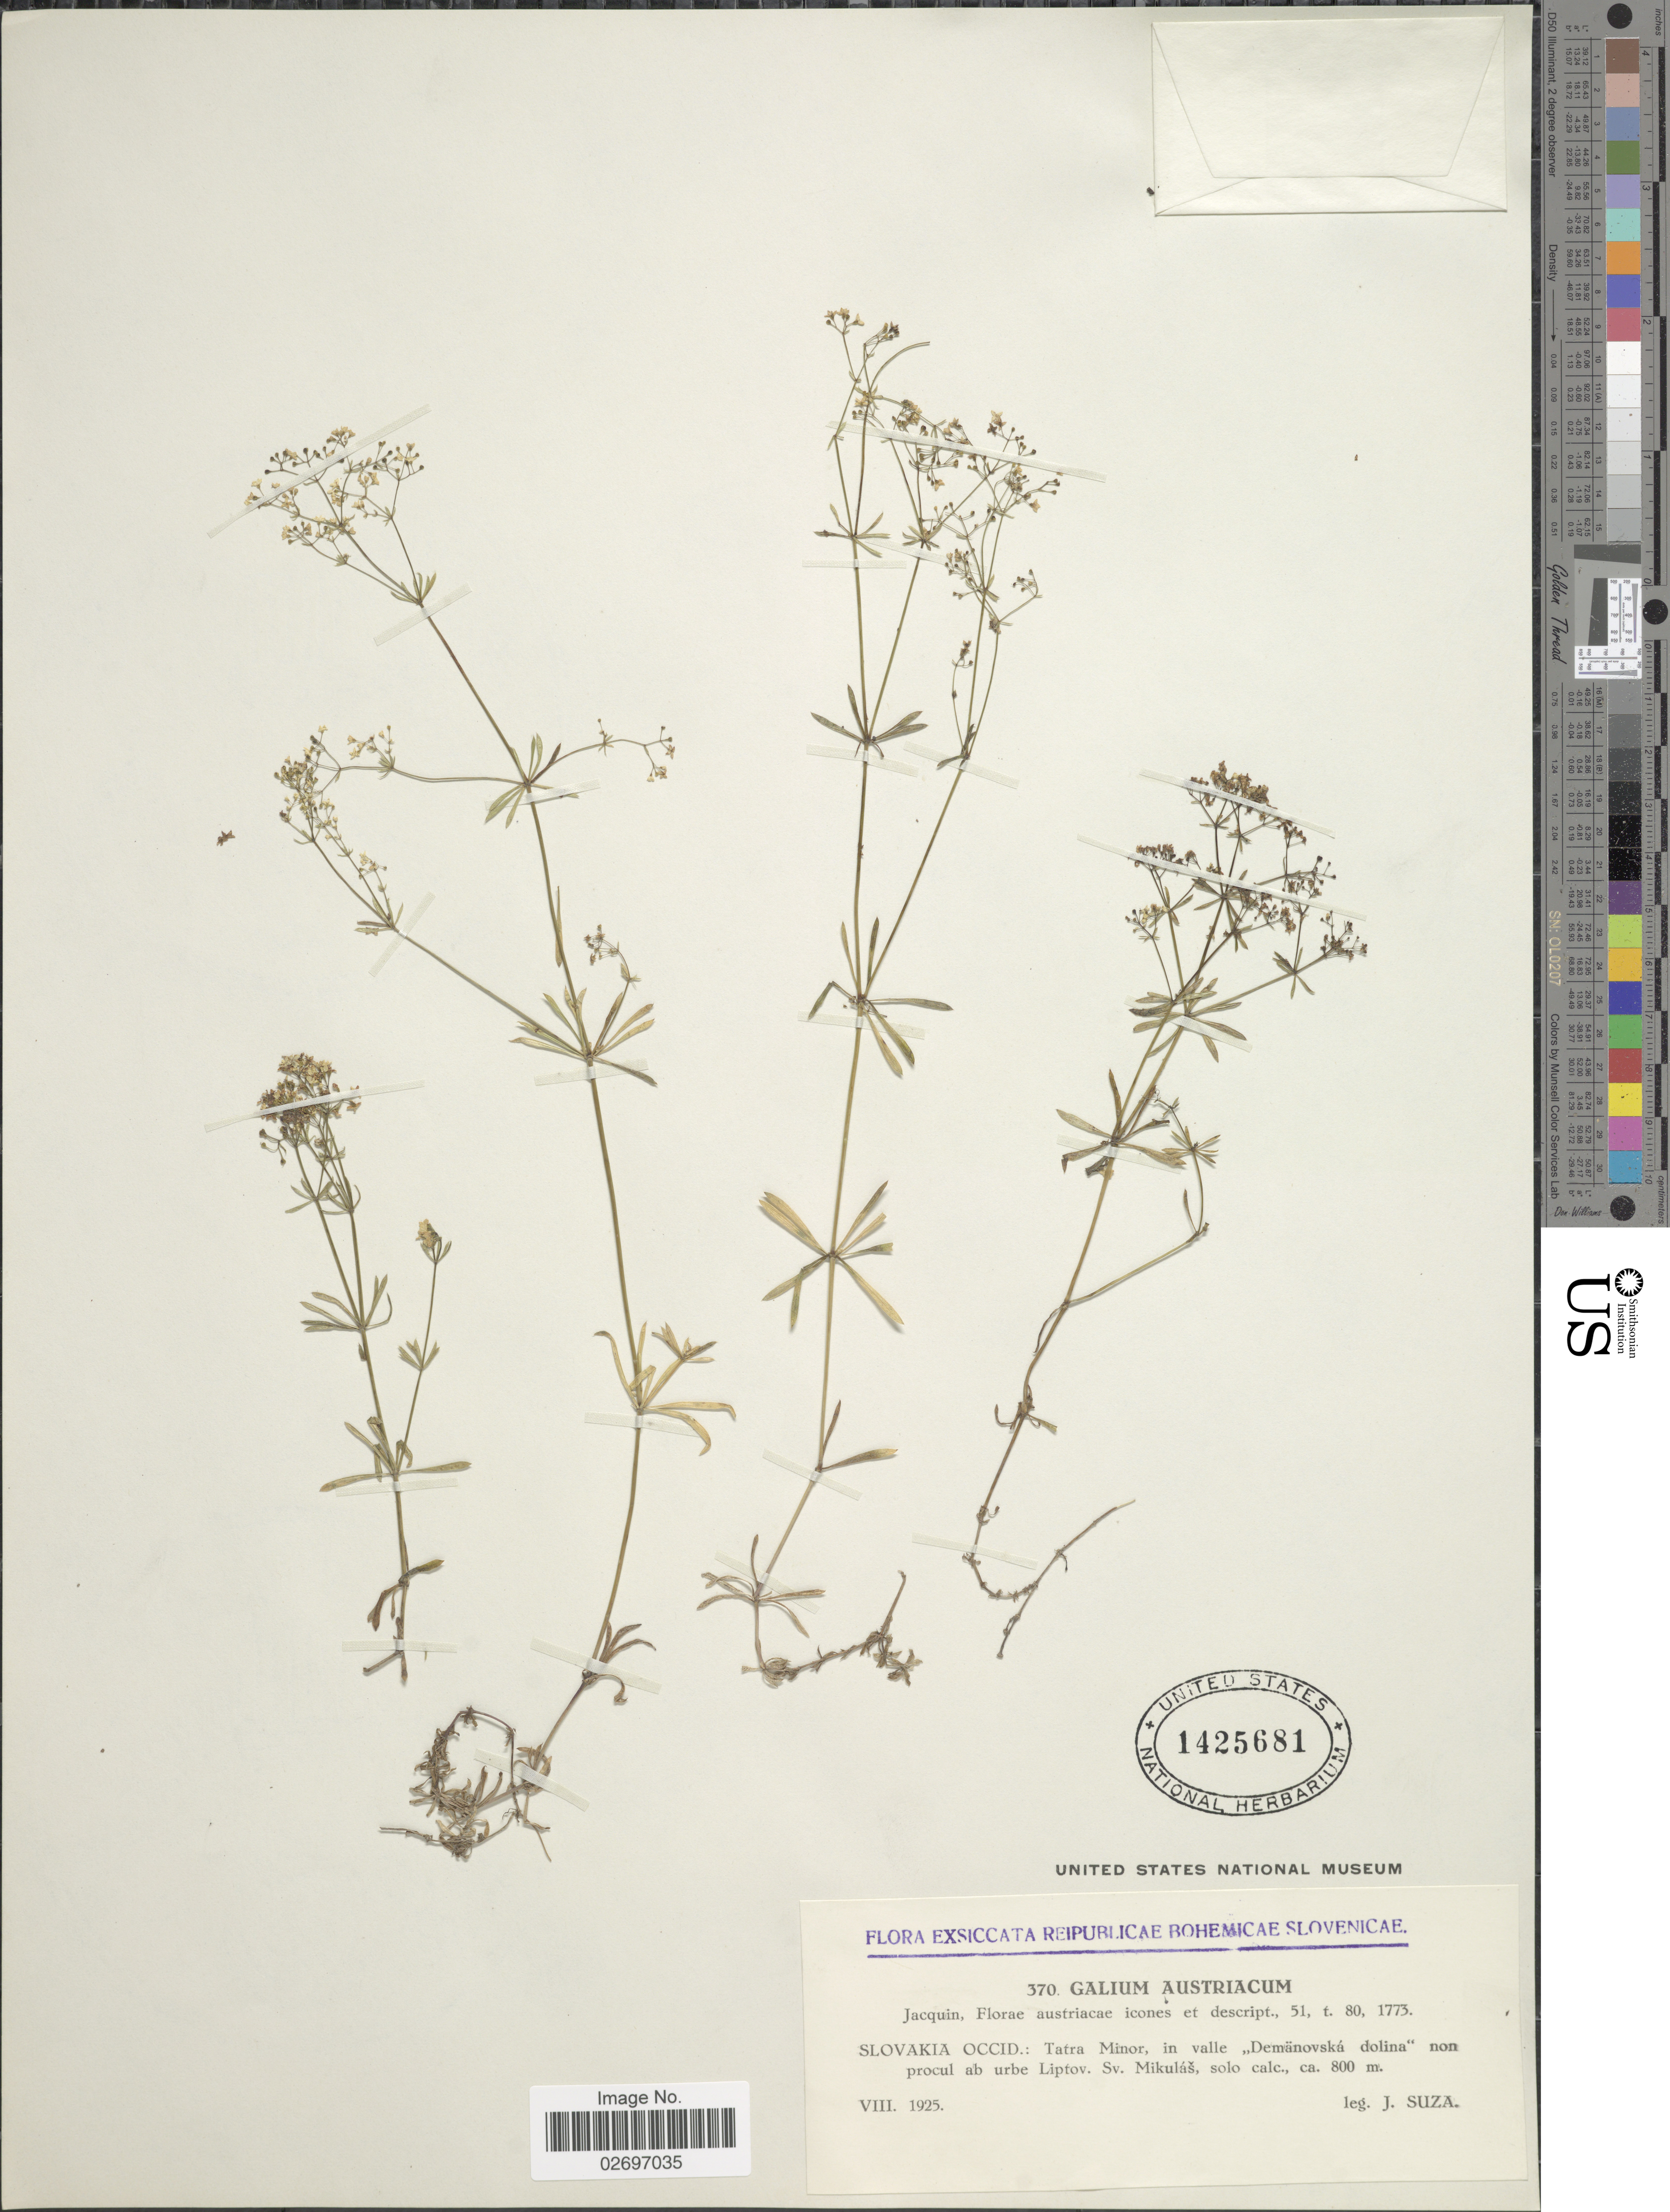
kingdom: Plantae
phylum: Tracheophyta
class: Magnoliopsida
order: Gentianales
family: Rubiaceae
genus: Galium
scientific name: Galium austriacum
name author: Jacq.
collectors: J. Suza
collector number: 370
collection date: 1925-08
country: Slovakia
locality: Tatra Minor, in valle demanovska dolina non procul ab urbe Liptov, Sv. Mikulas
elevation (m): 800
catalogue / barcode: US 1425681